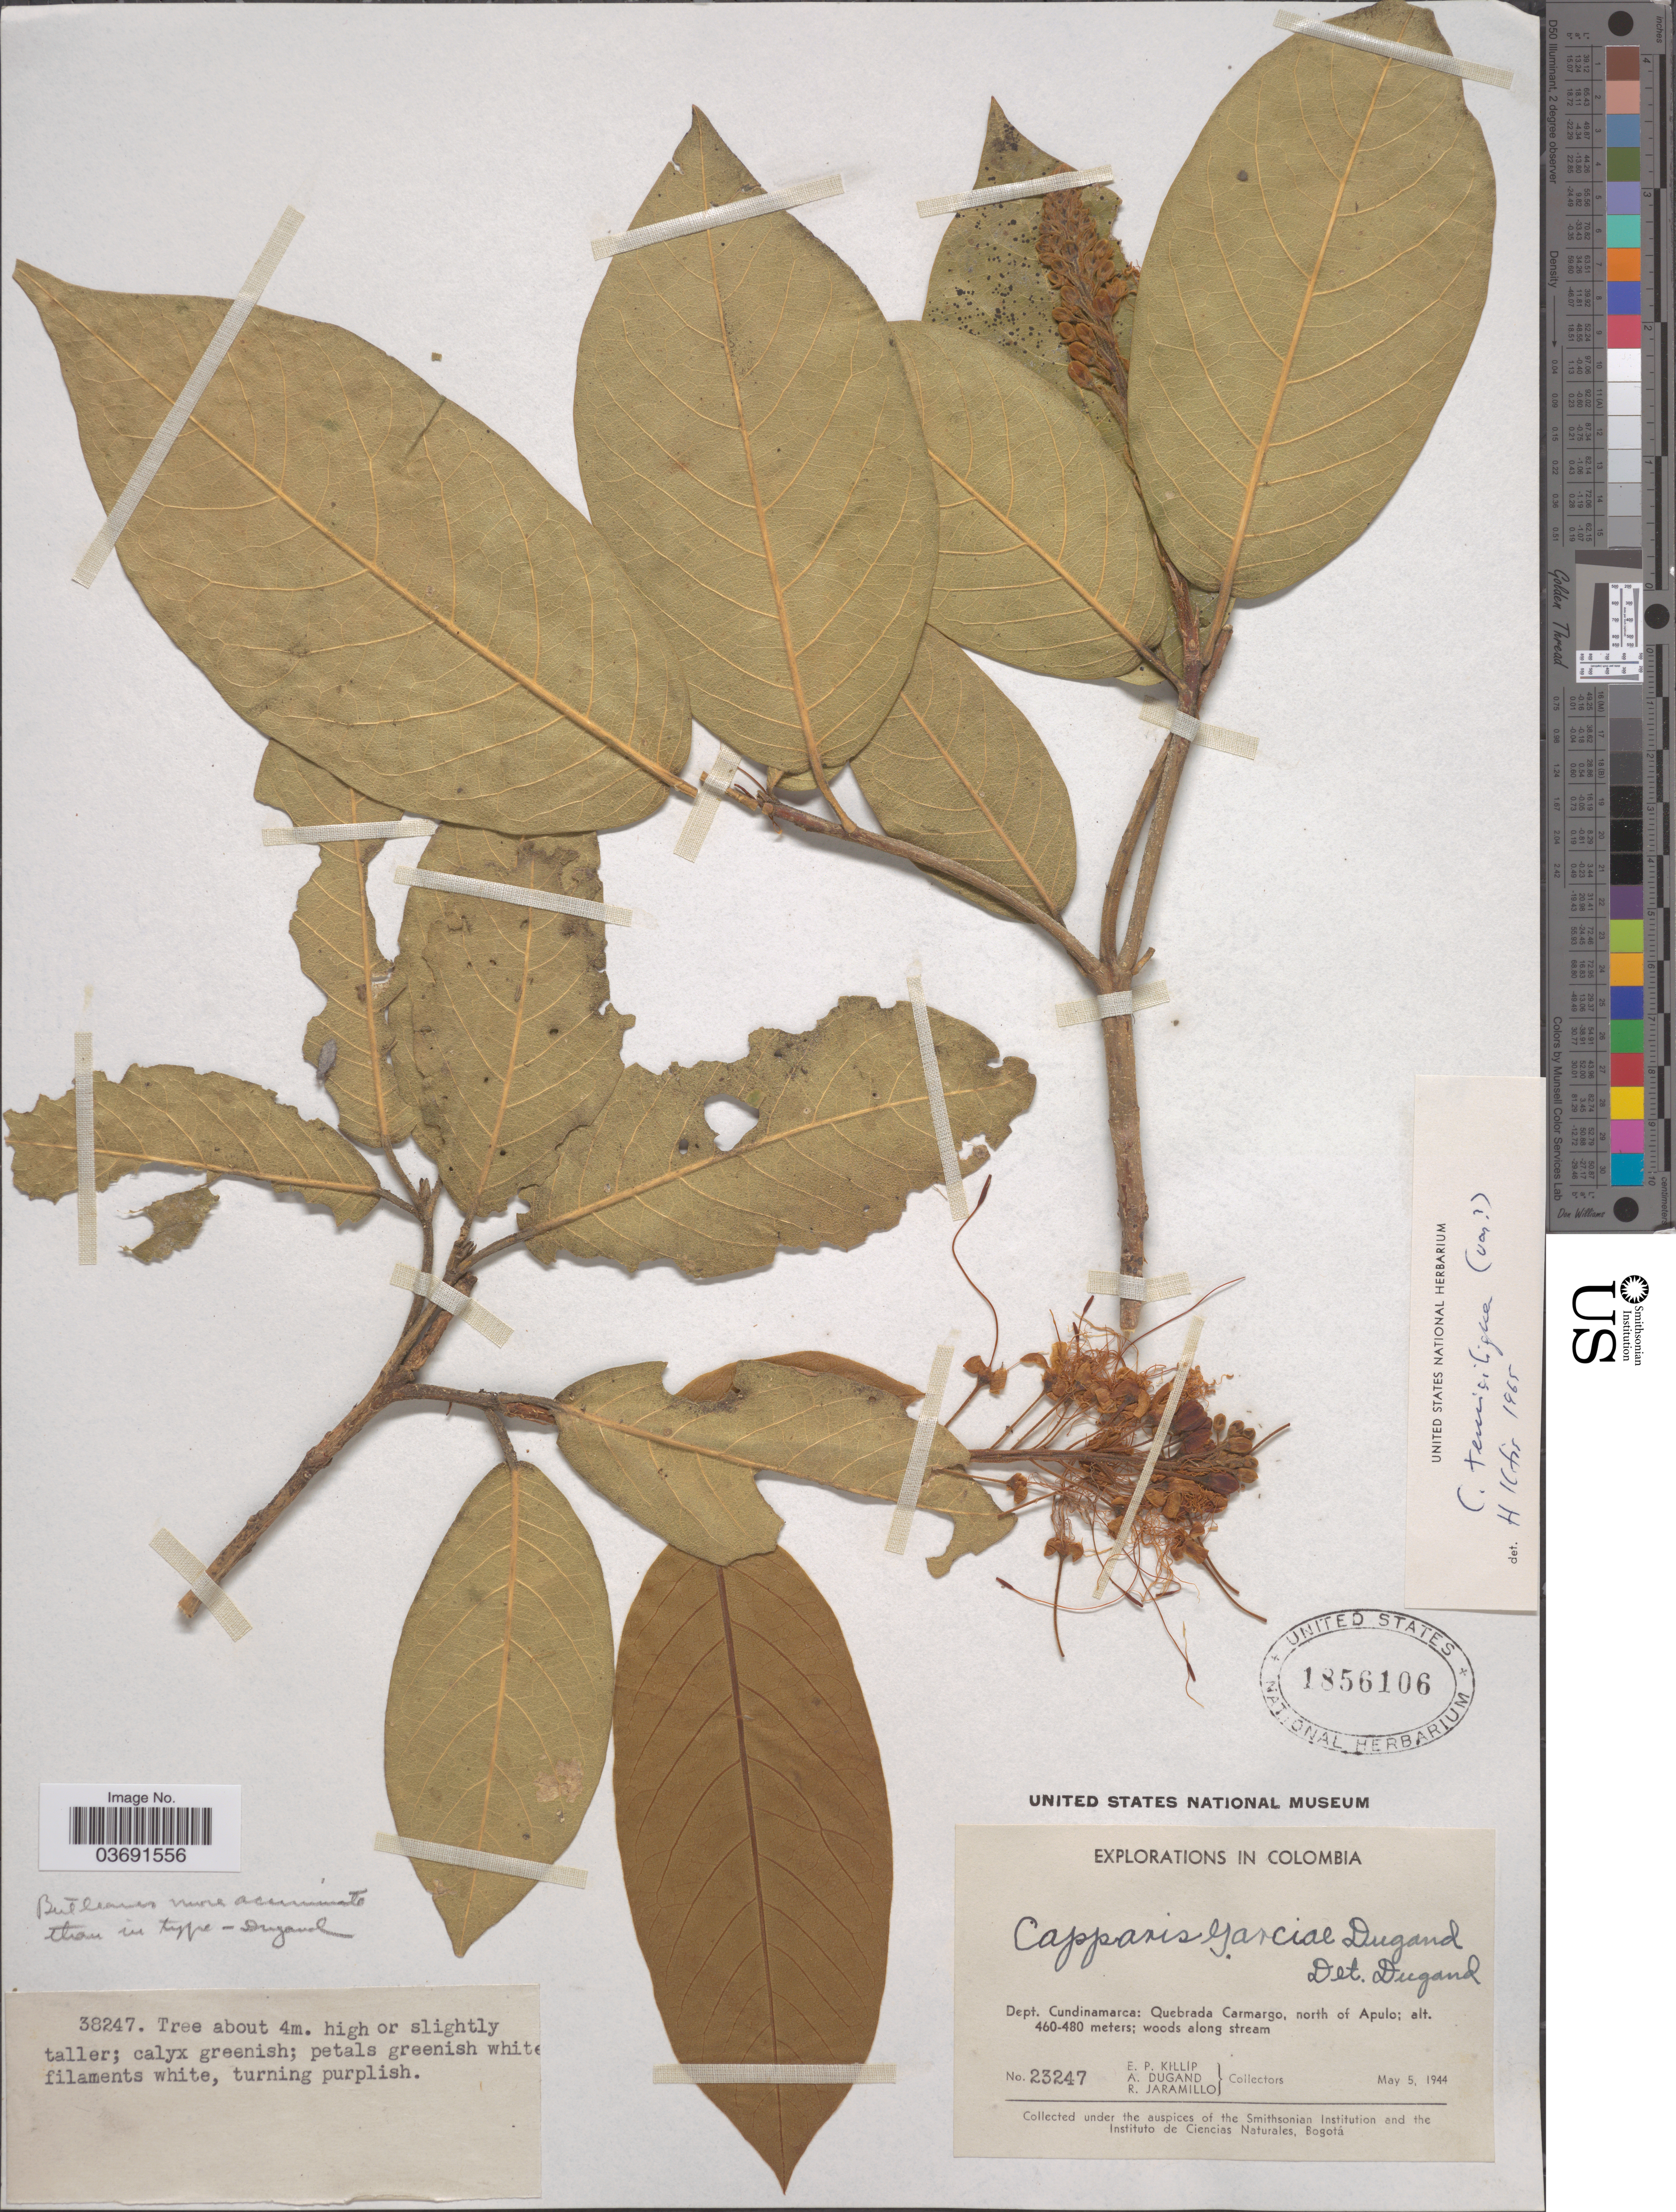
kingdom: Plantae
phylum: Tracheophyta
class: Magnoliopsida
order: Brassicales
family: Capparaceae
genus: Monilicarpa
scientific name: Monilicarpa tenuisiliqua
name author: (Jacq.) Cornejo & Iltis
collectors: E. P. Killip, A. Dugand & R. Jaramillo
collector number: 23247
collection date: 1944-05-05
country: Colombia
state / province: Cundinamarca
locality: Dept. Cundinamarca: Quebrada Carmargo, north of Apulo.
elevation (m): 460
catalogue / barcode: US 1856106